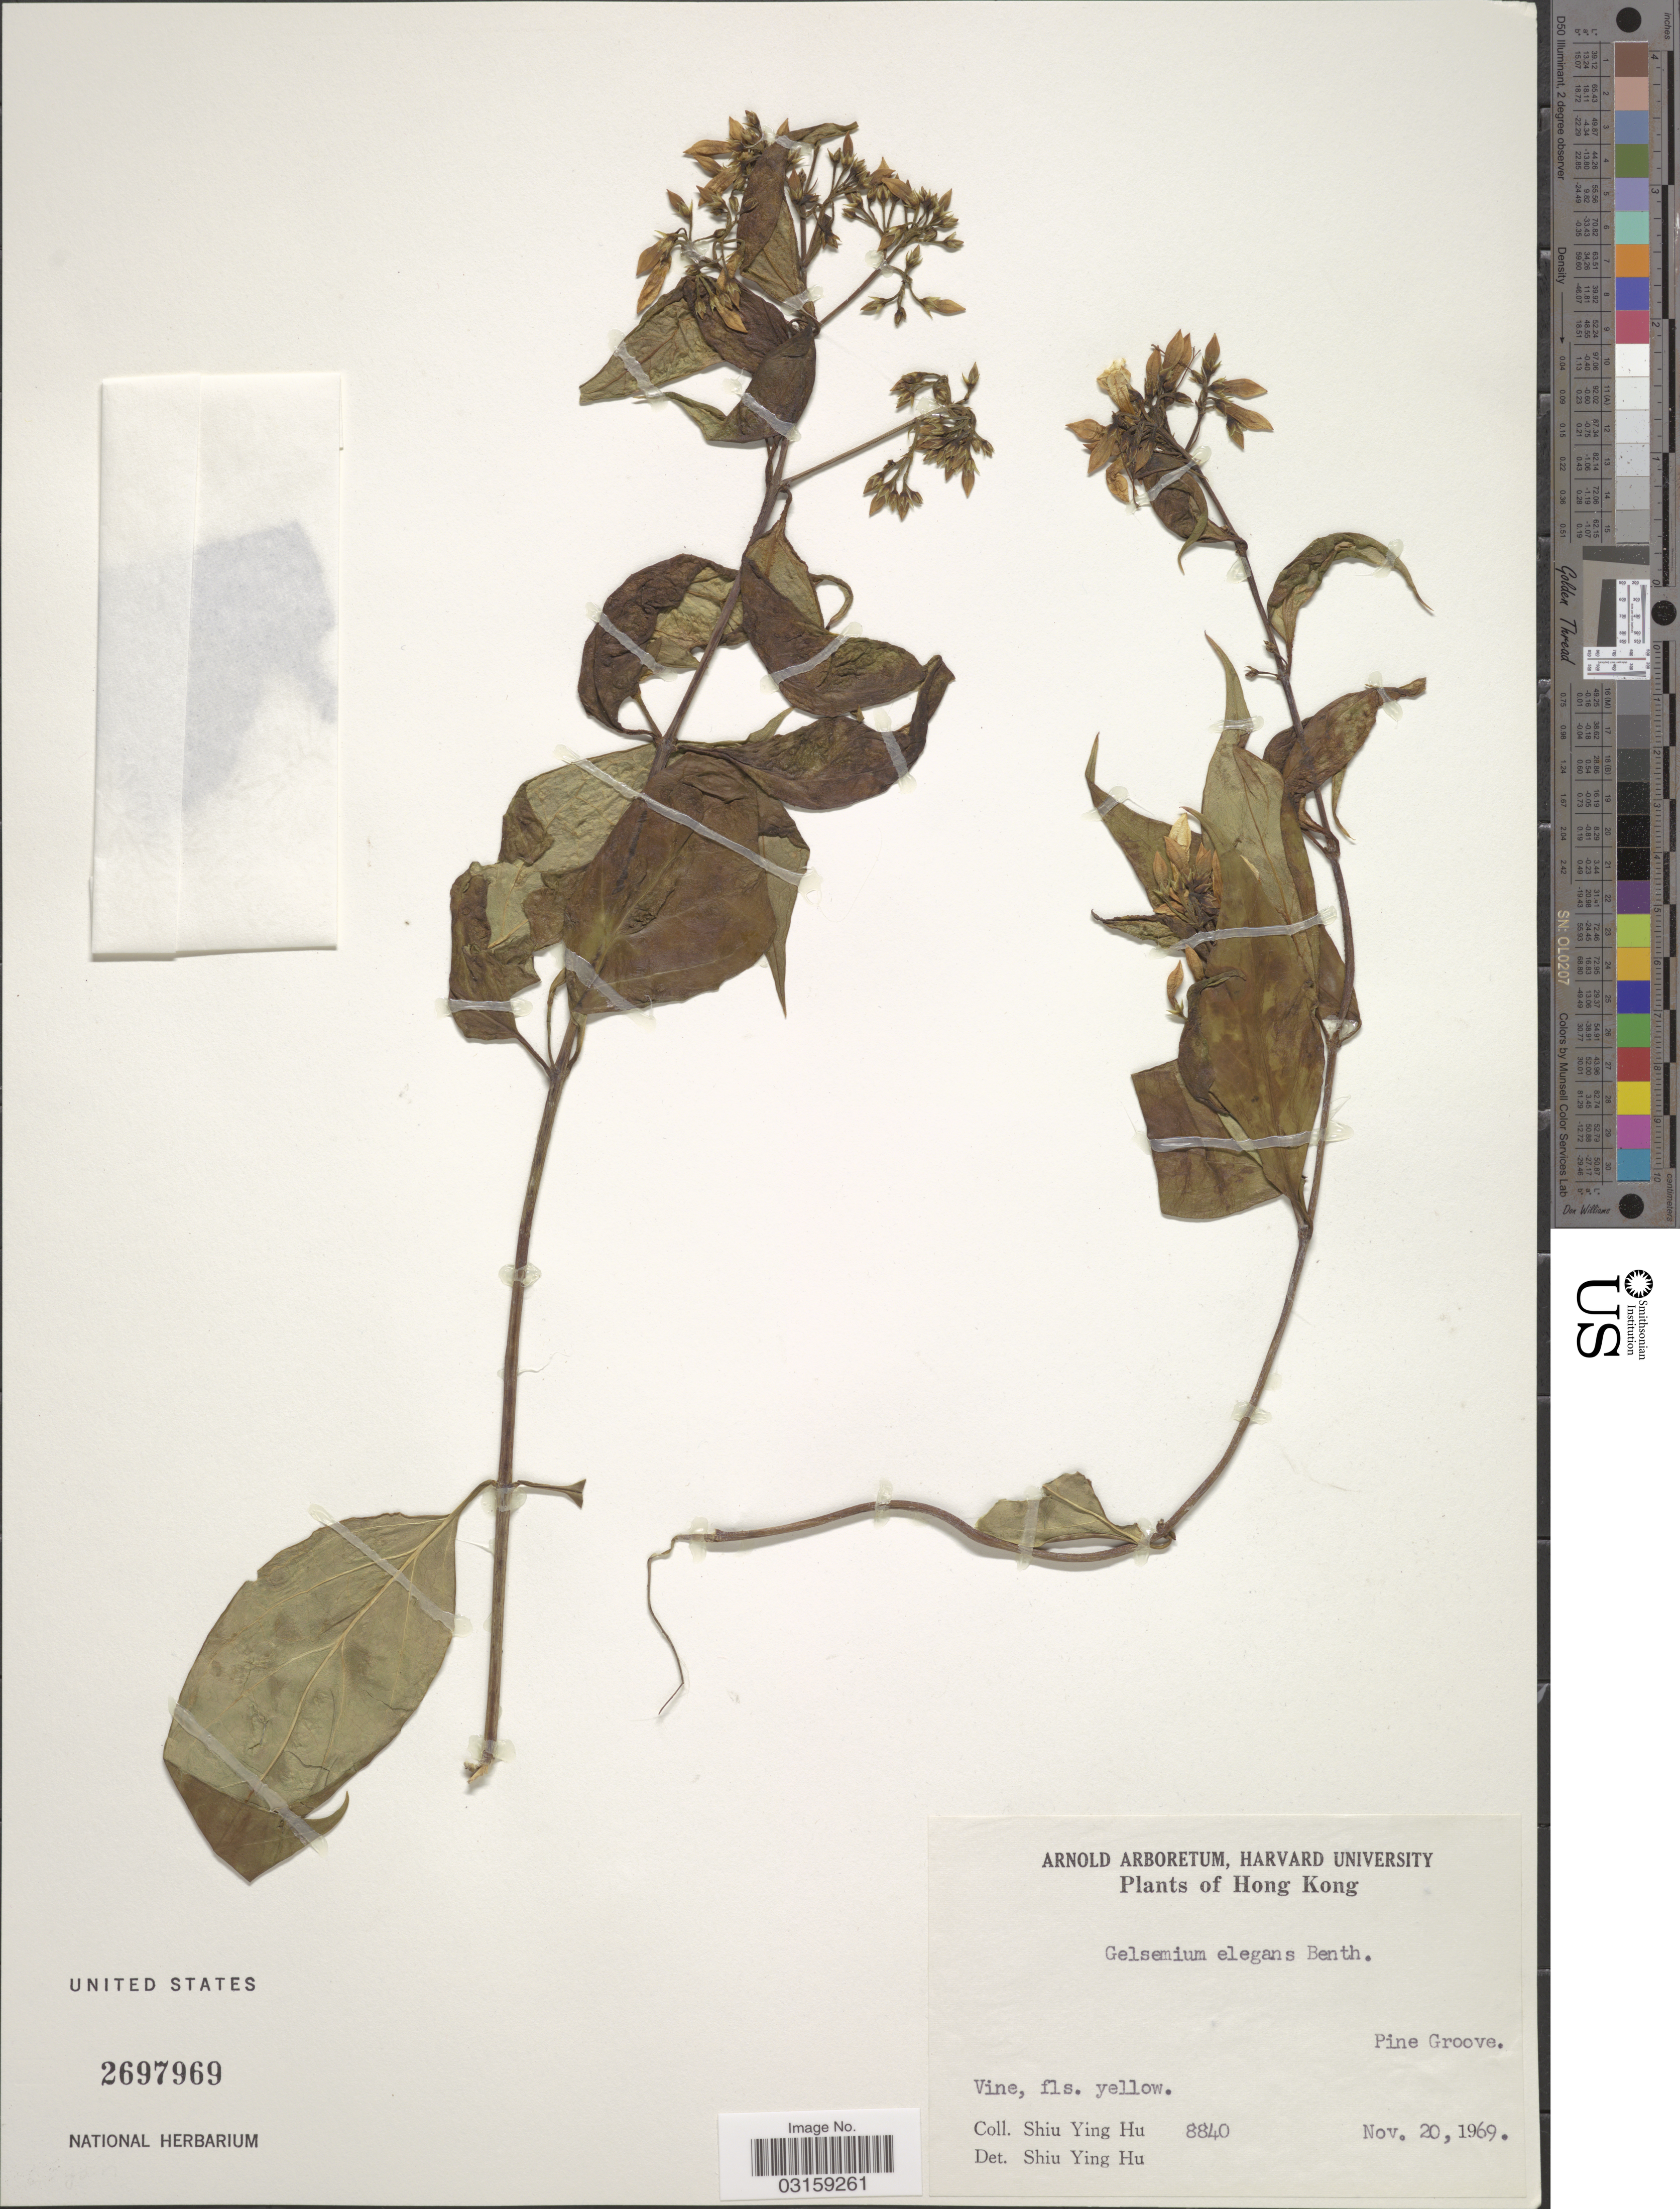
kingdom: Plantae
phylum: Tracheophyta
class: Magnoliopsida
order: Gentianales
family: Gelsemiaceae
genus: Gelsemium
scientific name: Gelsemium elegans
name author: (Gardner & Chapm.) Benth.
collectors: S. Y. Hu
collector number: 8840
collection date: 1969-11-20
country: China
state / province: Hong Kong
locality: Pine Groove.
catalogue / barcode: US 2697969